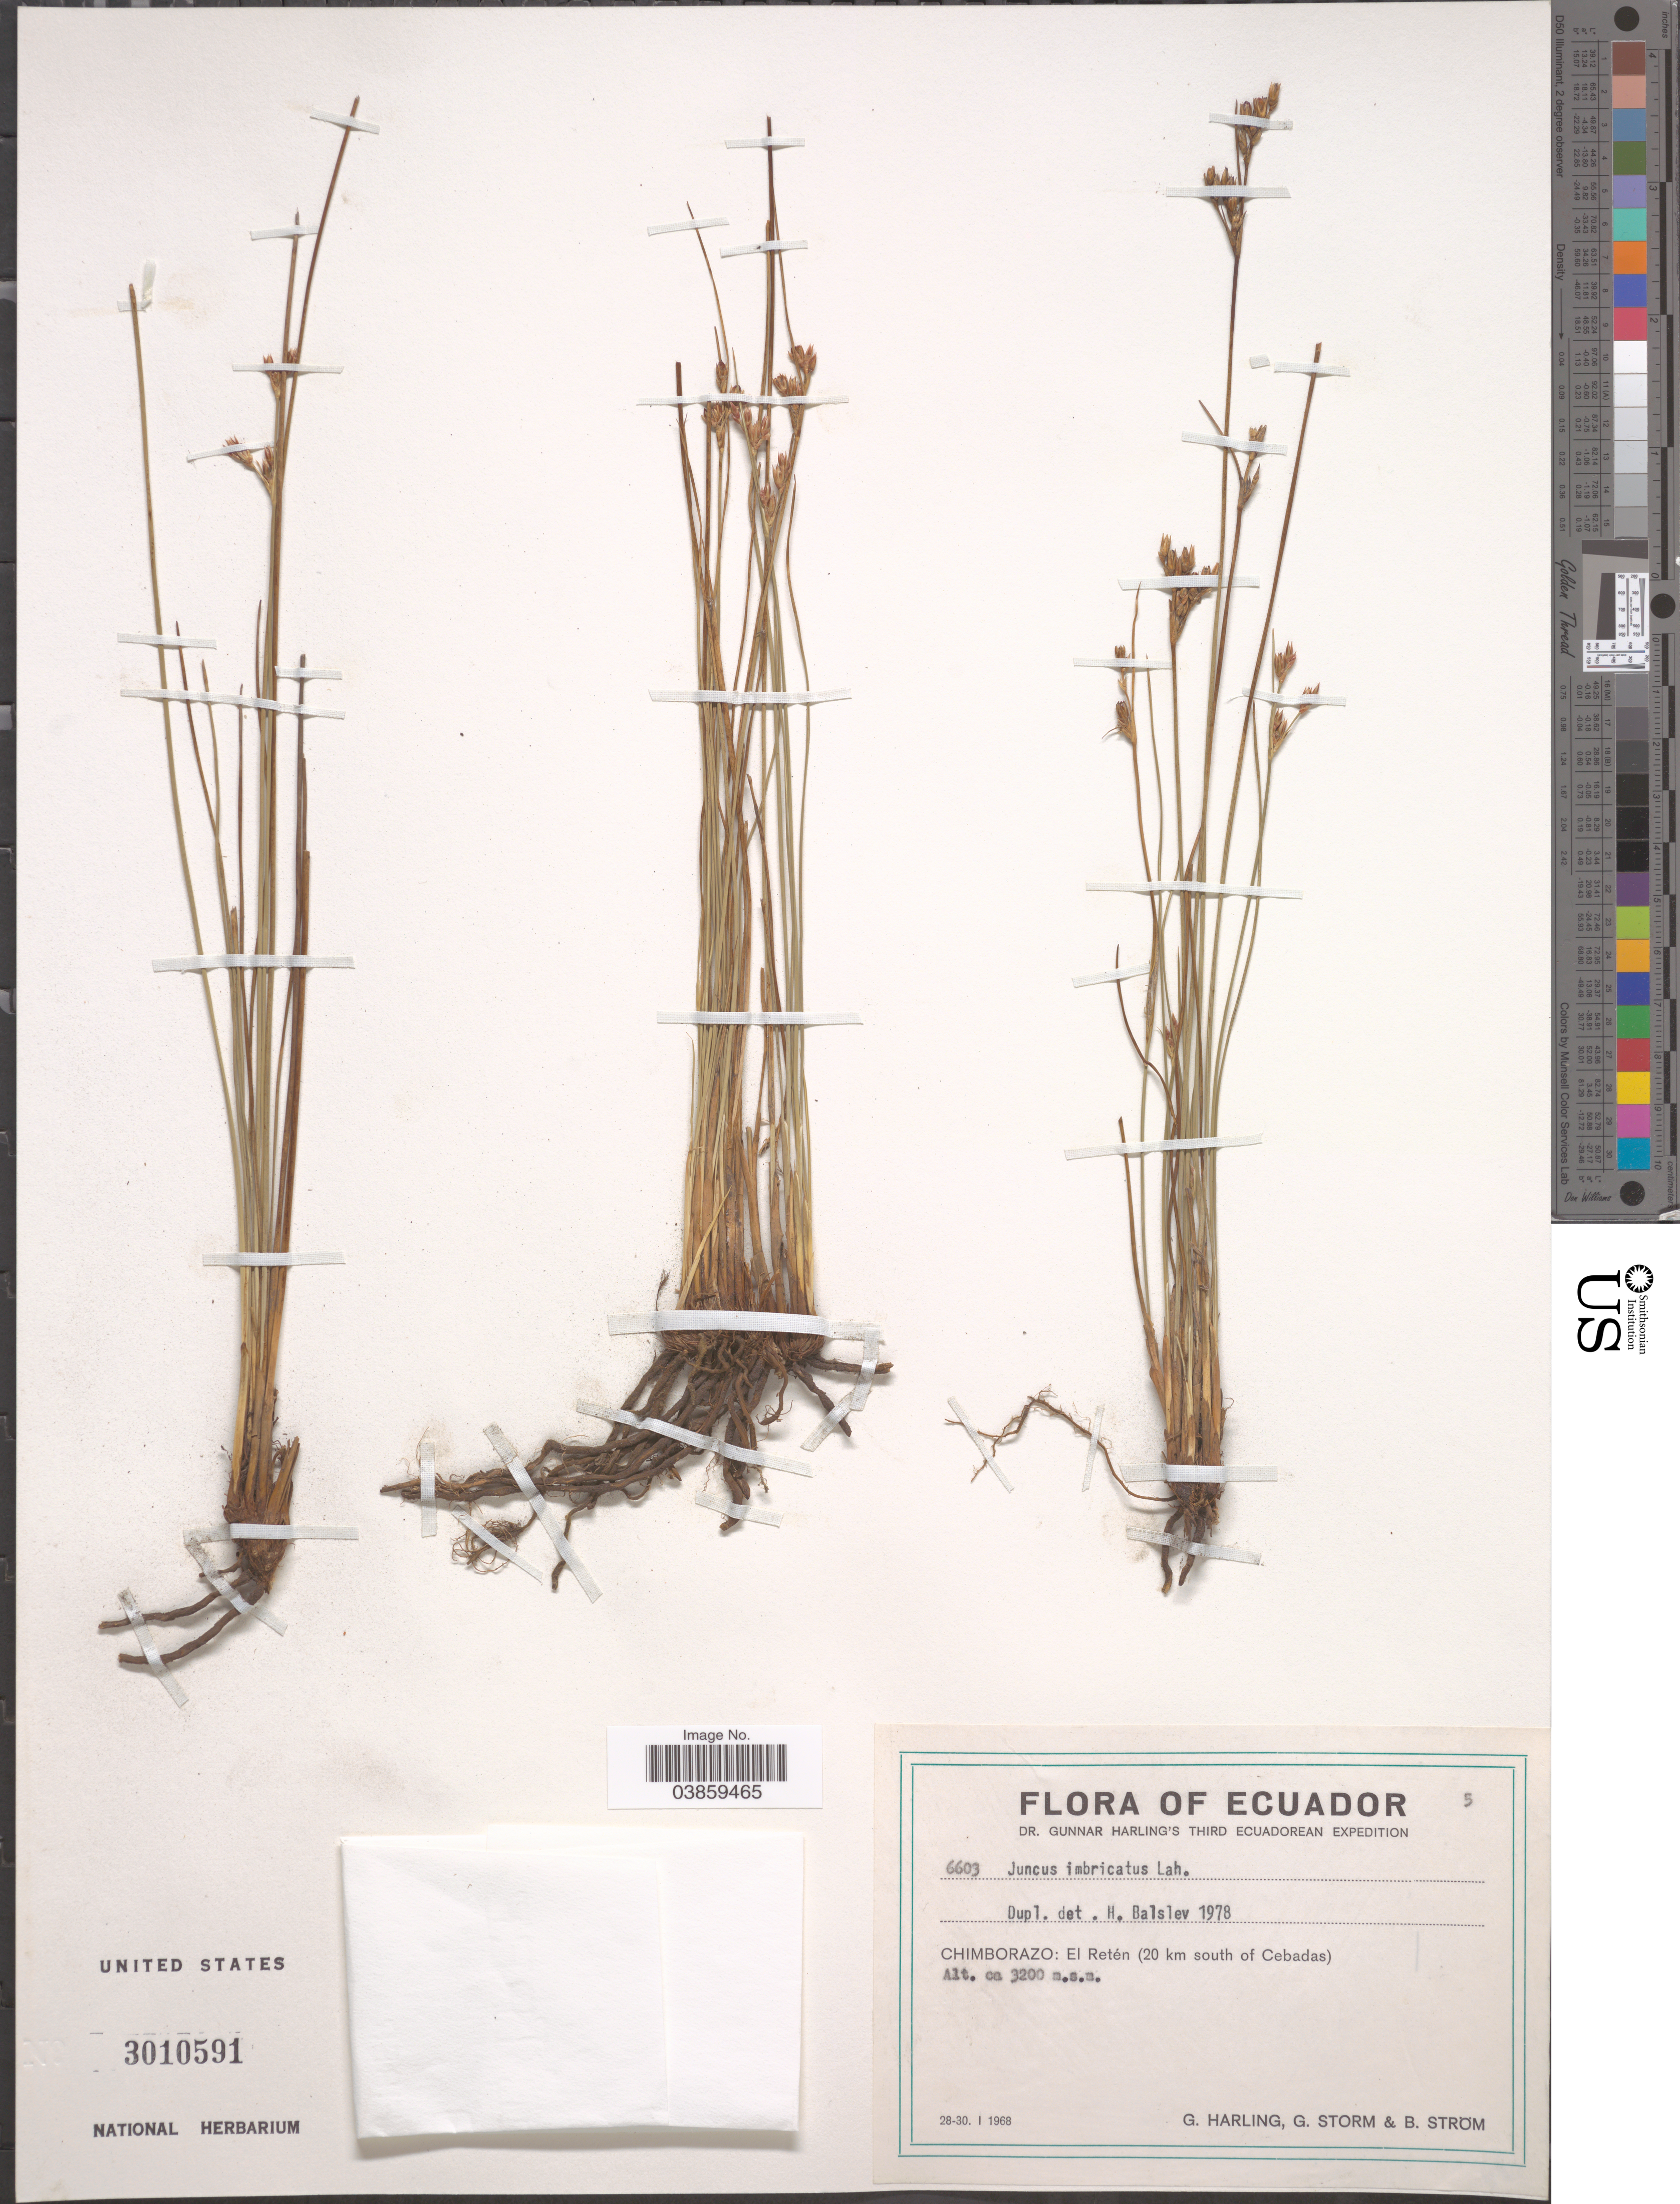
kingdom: Plantae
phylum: Tracheophyta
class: Liliopsida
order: Poales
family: Juncaceae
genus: Juncus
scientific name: Juncus imbricatus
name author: Laharpe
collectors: G. Harling, G. Storm & B. Strom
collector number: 6603/5 ?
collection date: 1968-01-28/1968-01-30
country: Ecuador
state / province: Chimborazo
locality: El Retén (20 km south of Cebadas).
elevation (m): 3200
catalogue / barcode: US 3010591